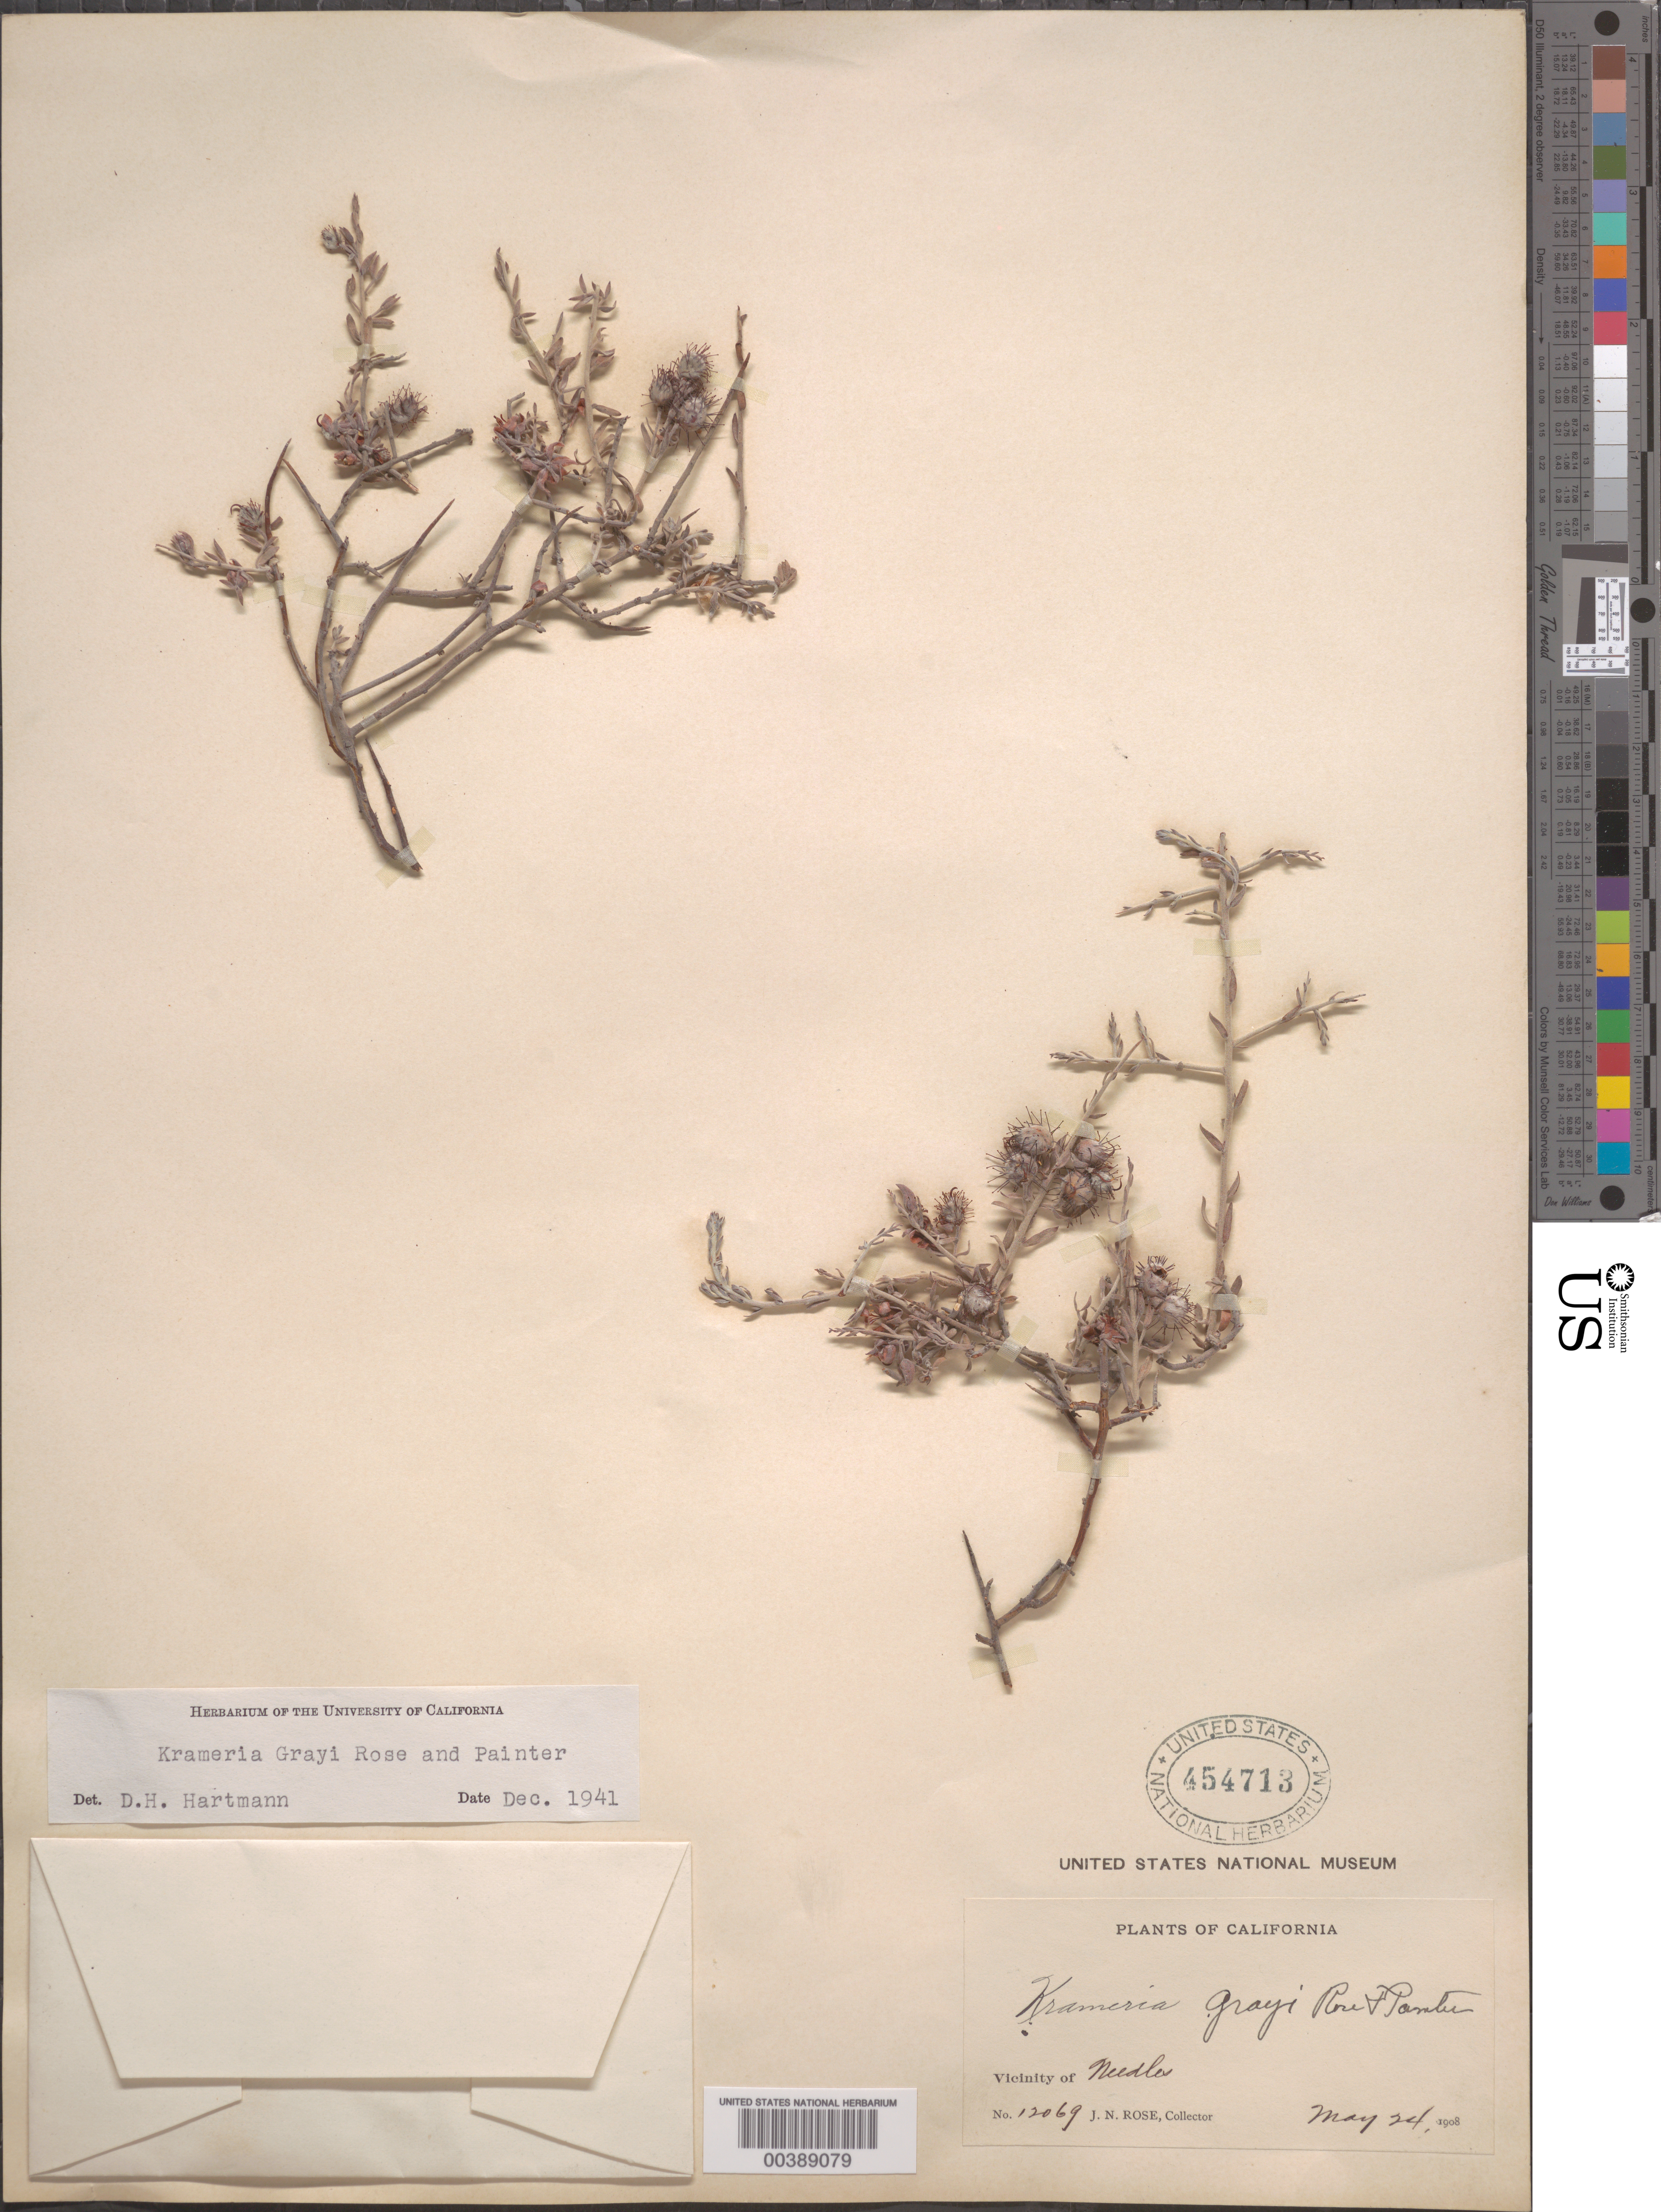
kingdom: Plantae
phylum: Tracheophyta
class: Magnoliopsida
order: Zygophyllales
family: Krameriaceae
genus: Krameria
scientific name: Krameria grayi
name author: Rose & J.H. Painter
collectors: J. N. Rose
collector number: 12069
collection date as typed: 24 May 1908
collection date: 1908-05-24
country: United States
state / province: California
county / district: San Bernardino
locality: Needles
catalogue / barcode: US 454713